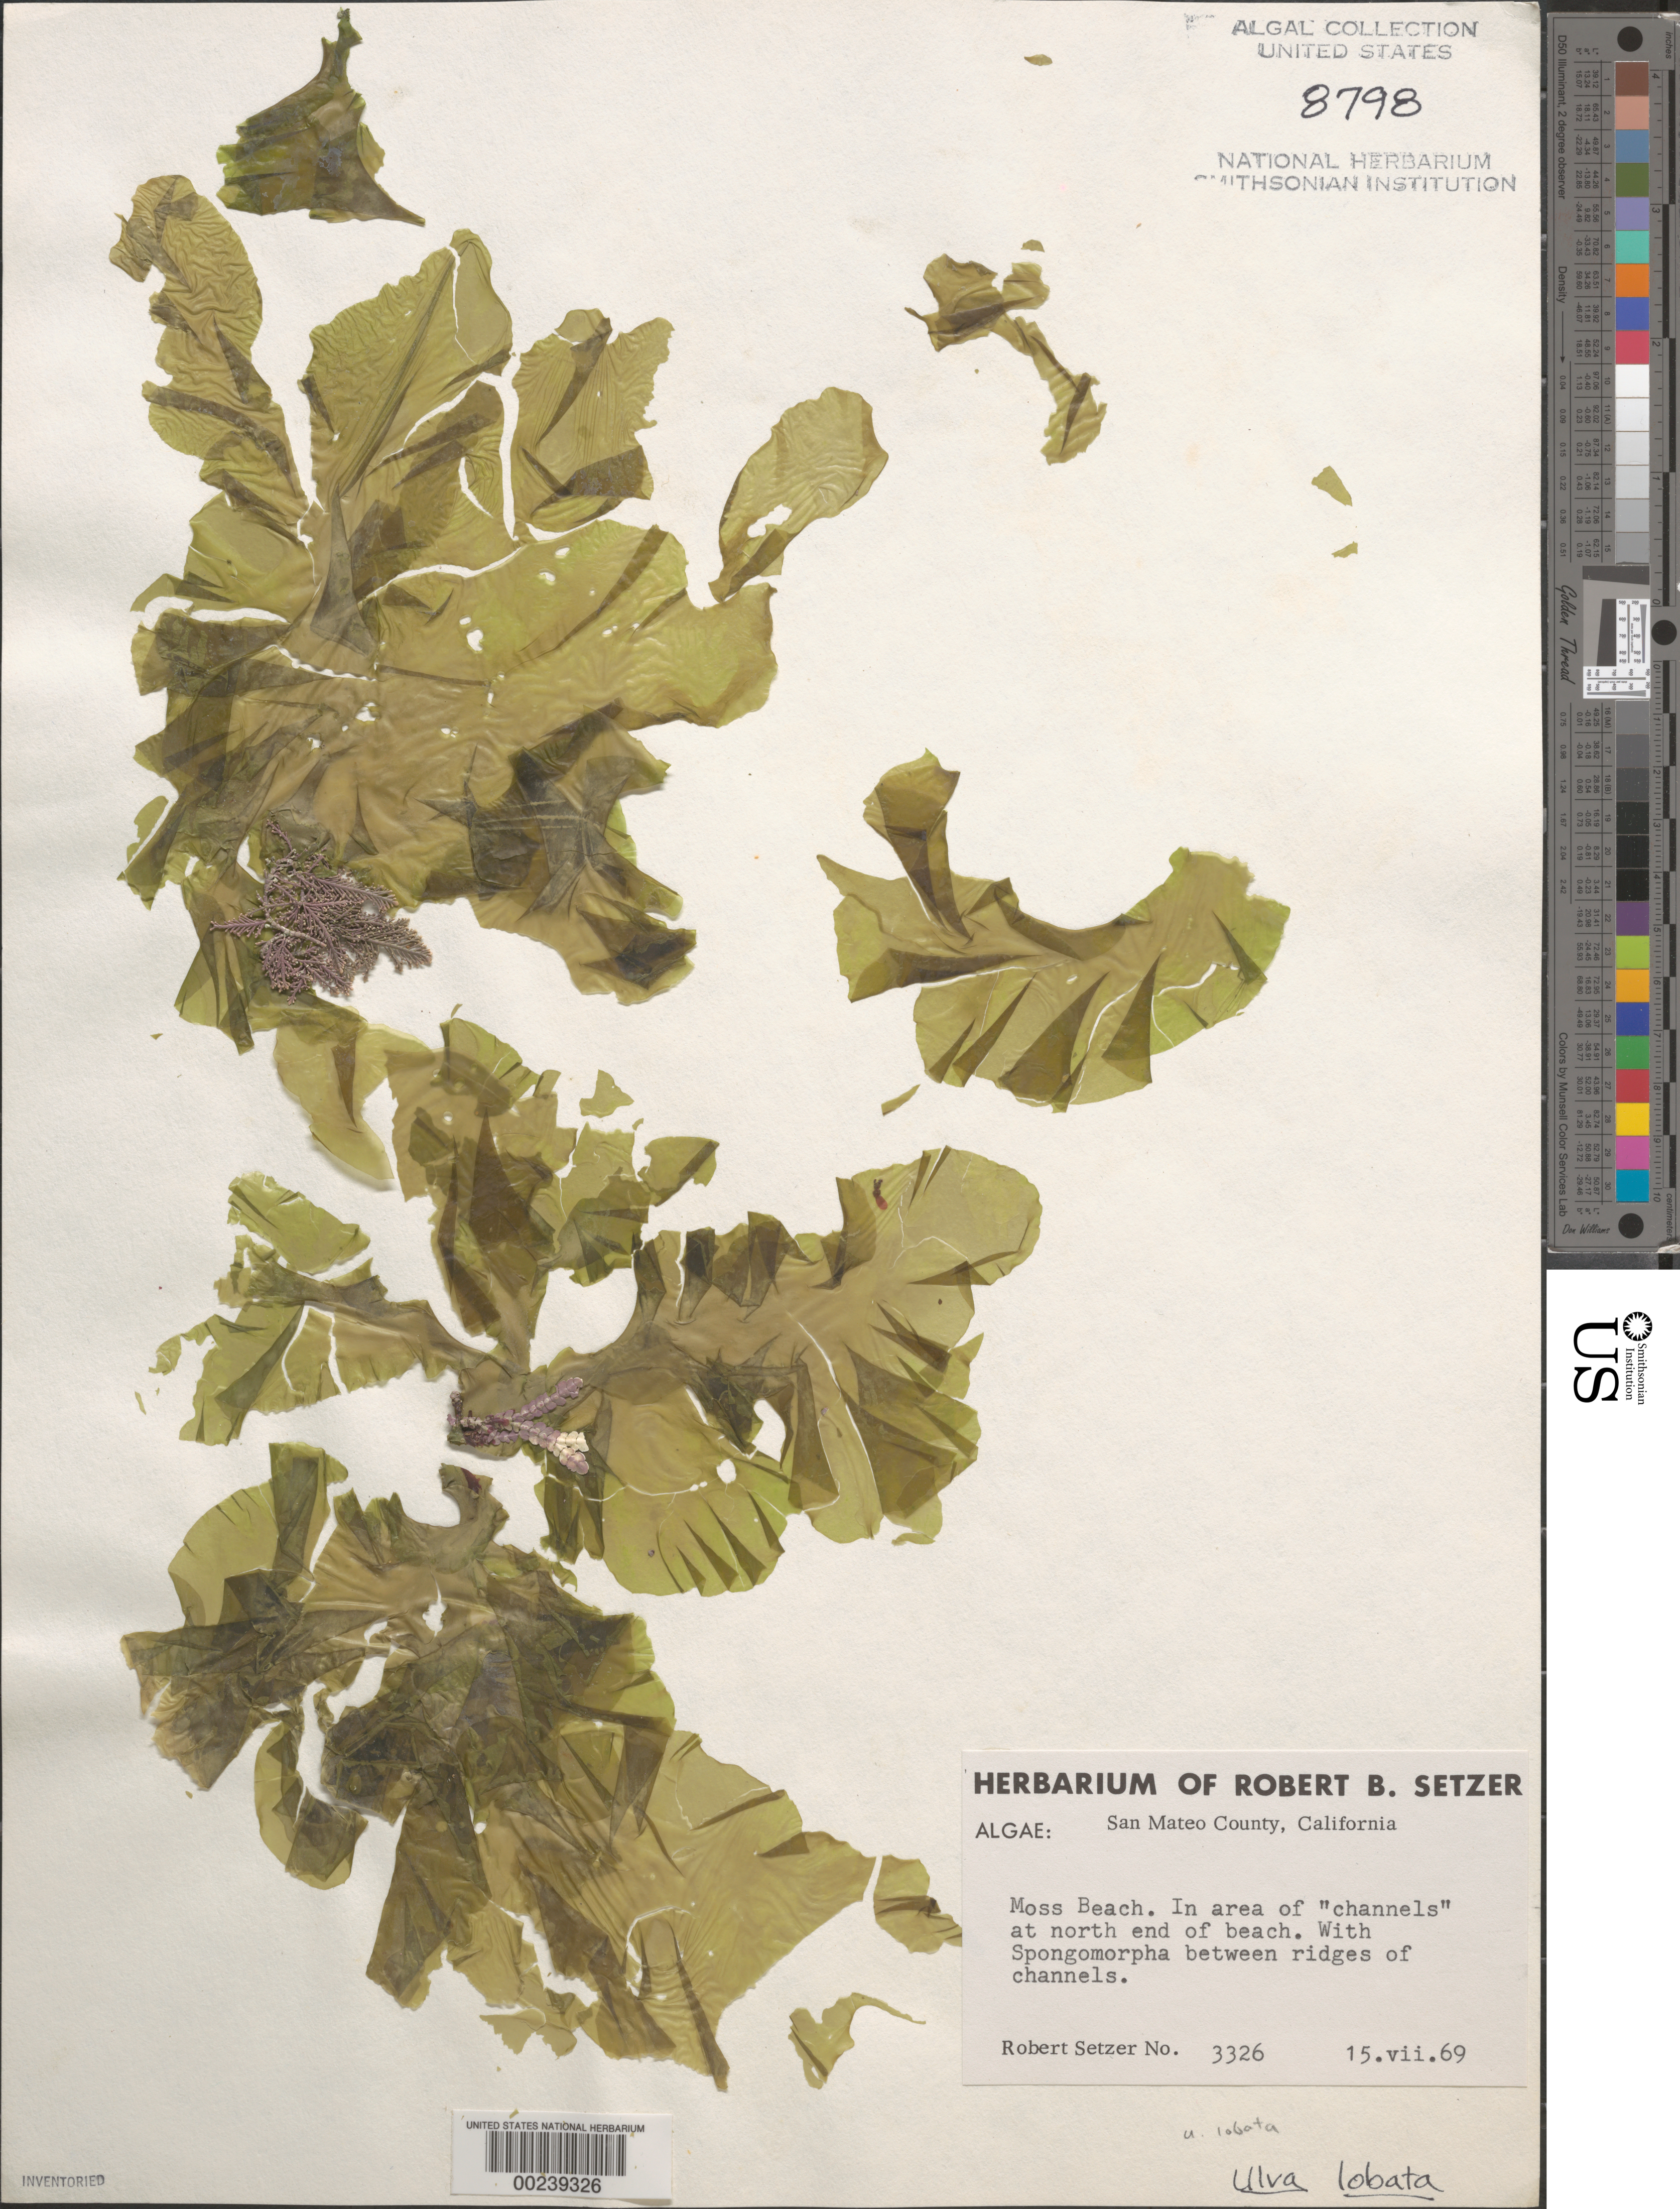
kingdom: Plantae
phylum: Chlorophyta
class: Ulvophyceae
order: Ulvales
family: Ulvaceae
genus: Ulva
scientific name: Ulva lactuca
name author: L.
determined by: Algae name updating Project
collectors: R. Setzer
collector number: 3326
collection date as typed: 15 Jul 1969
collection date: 1969-07-15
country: United States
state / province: California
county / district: San Mateo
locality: Moss Beach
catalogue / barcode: US 8798